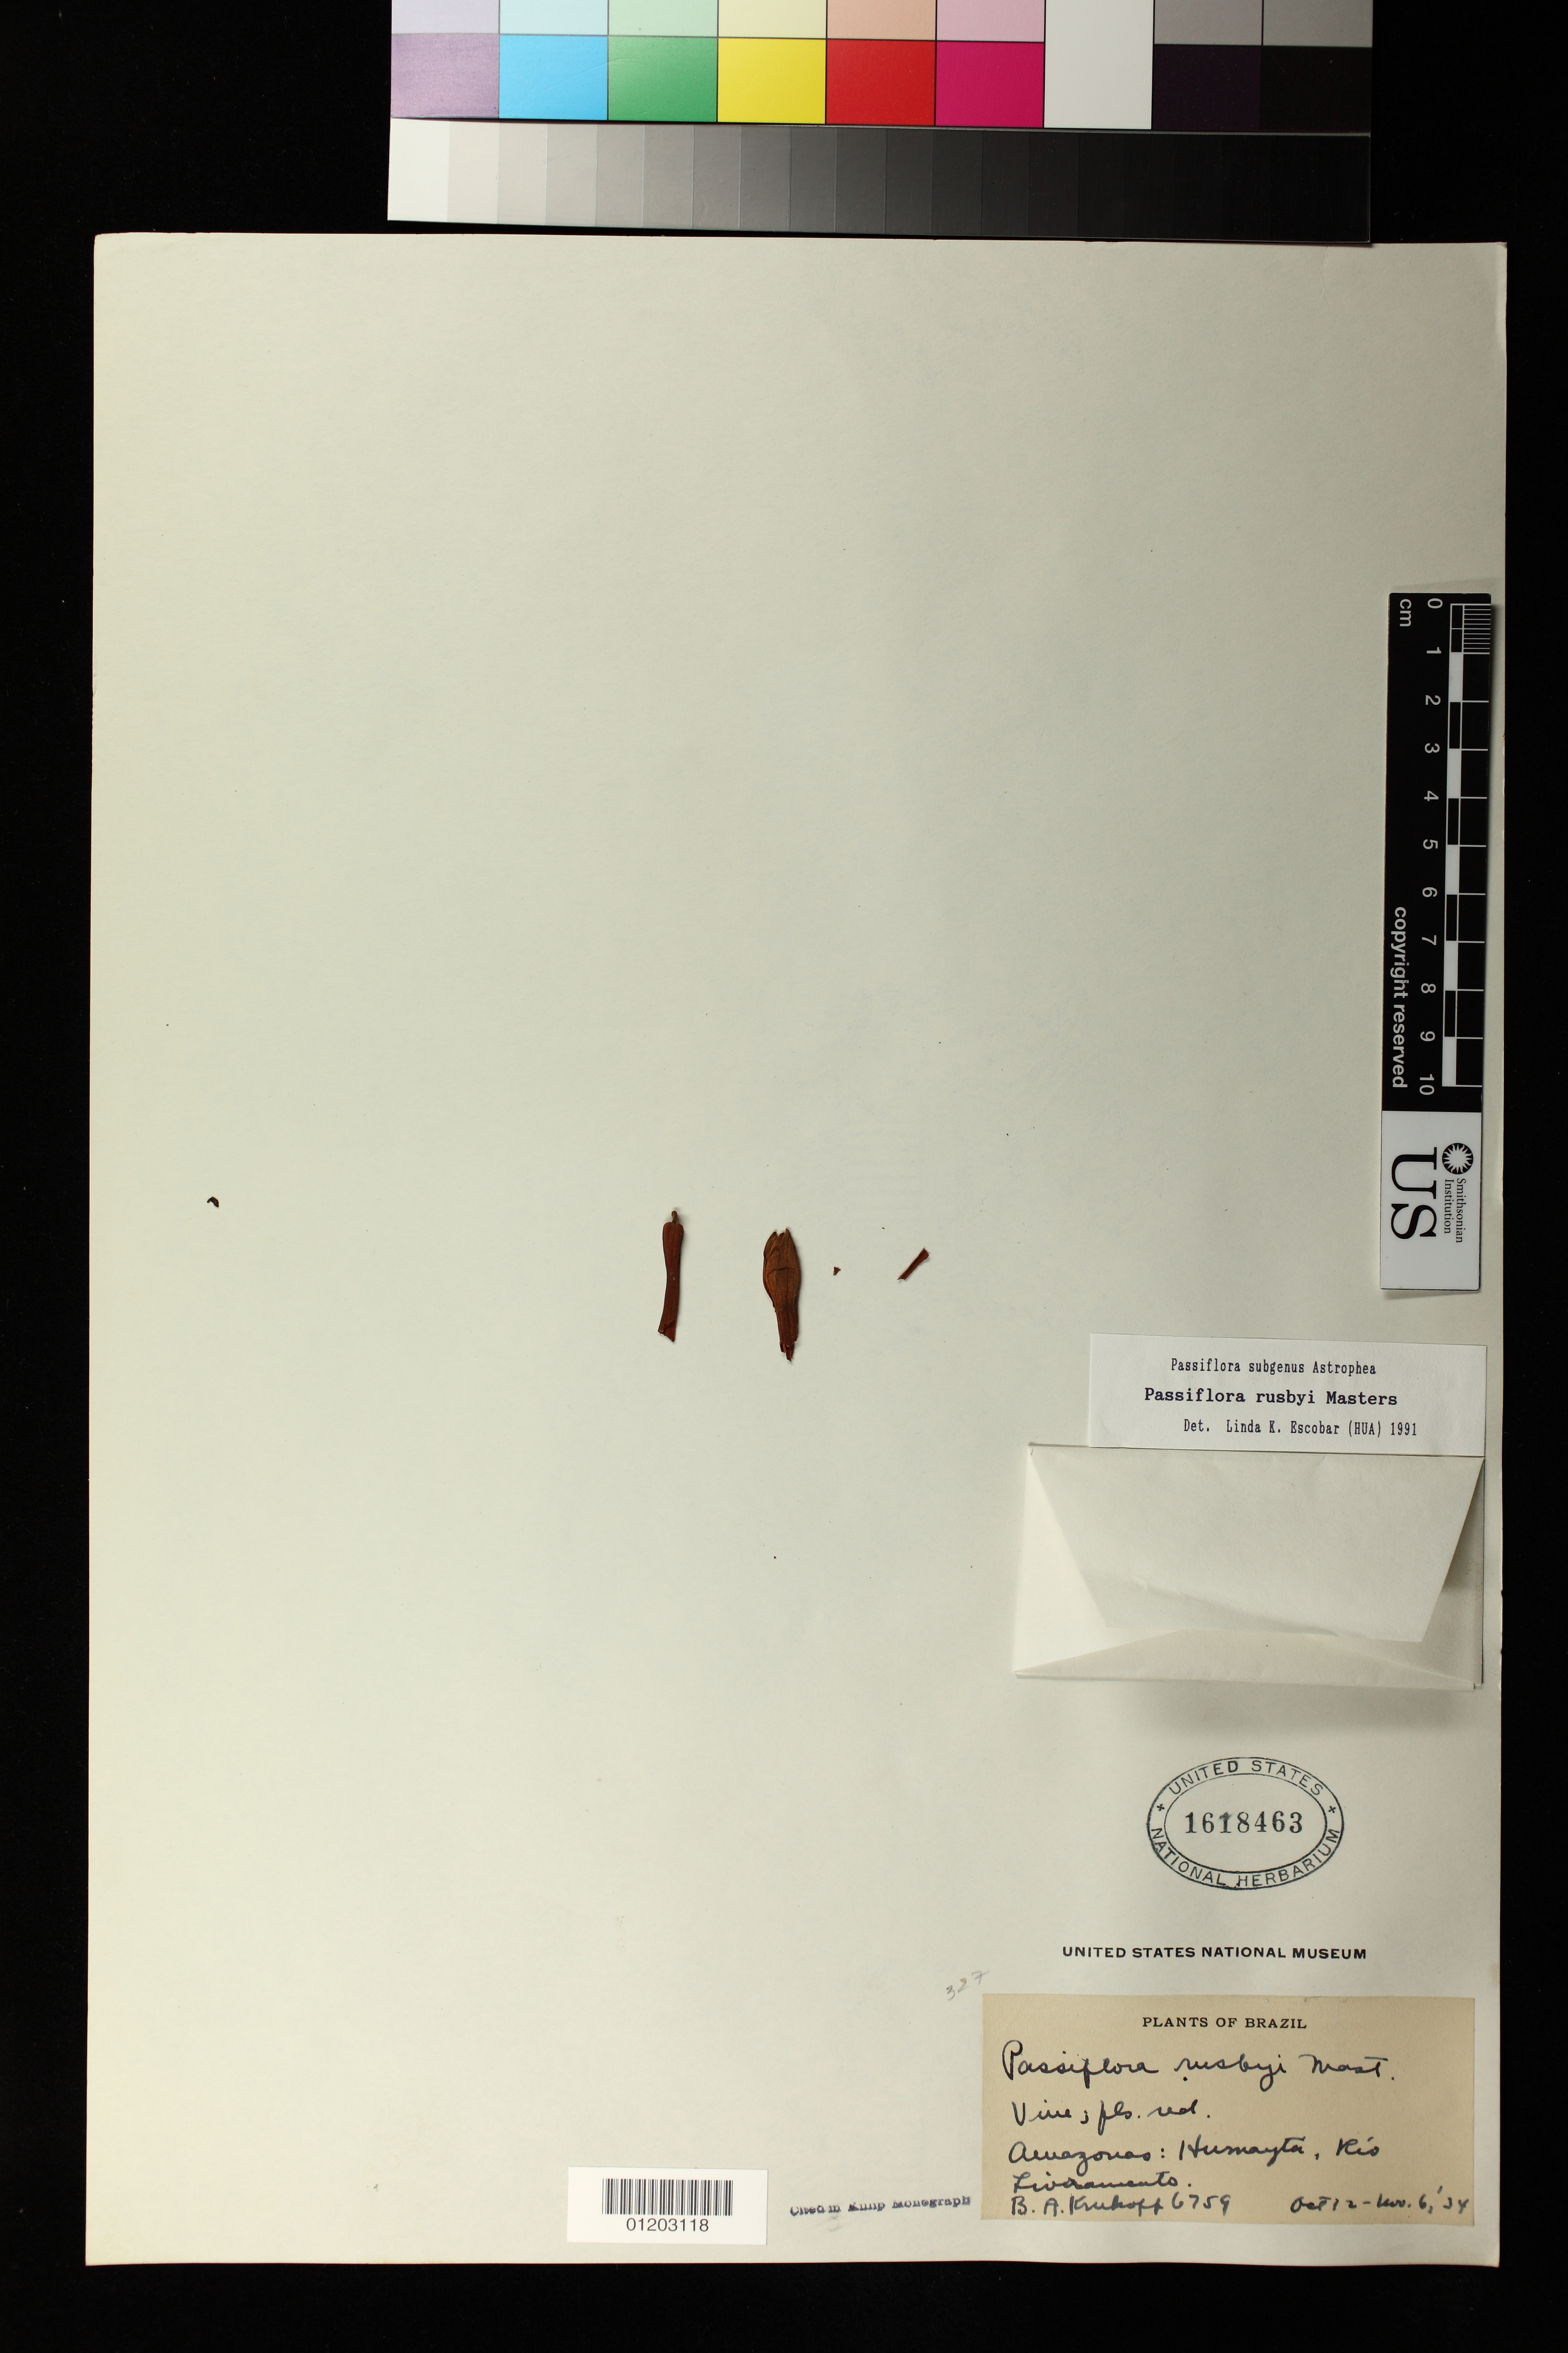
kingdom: Plantae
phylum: Tracheophyta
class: Magnoliopsida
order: Malpighiales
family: Passifloraceae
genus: Passiflora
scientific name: Passiflora rusbyi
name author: Mast.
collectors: B. A. Krukoff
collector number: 6759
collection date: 1934-10-12/1934-11-06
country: Brazil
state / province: Amazonas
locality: Humayta, Río Livaramento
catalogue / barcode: US 1618463